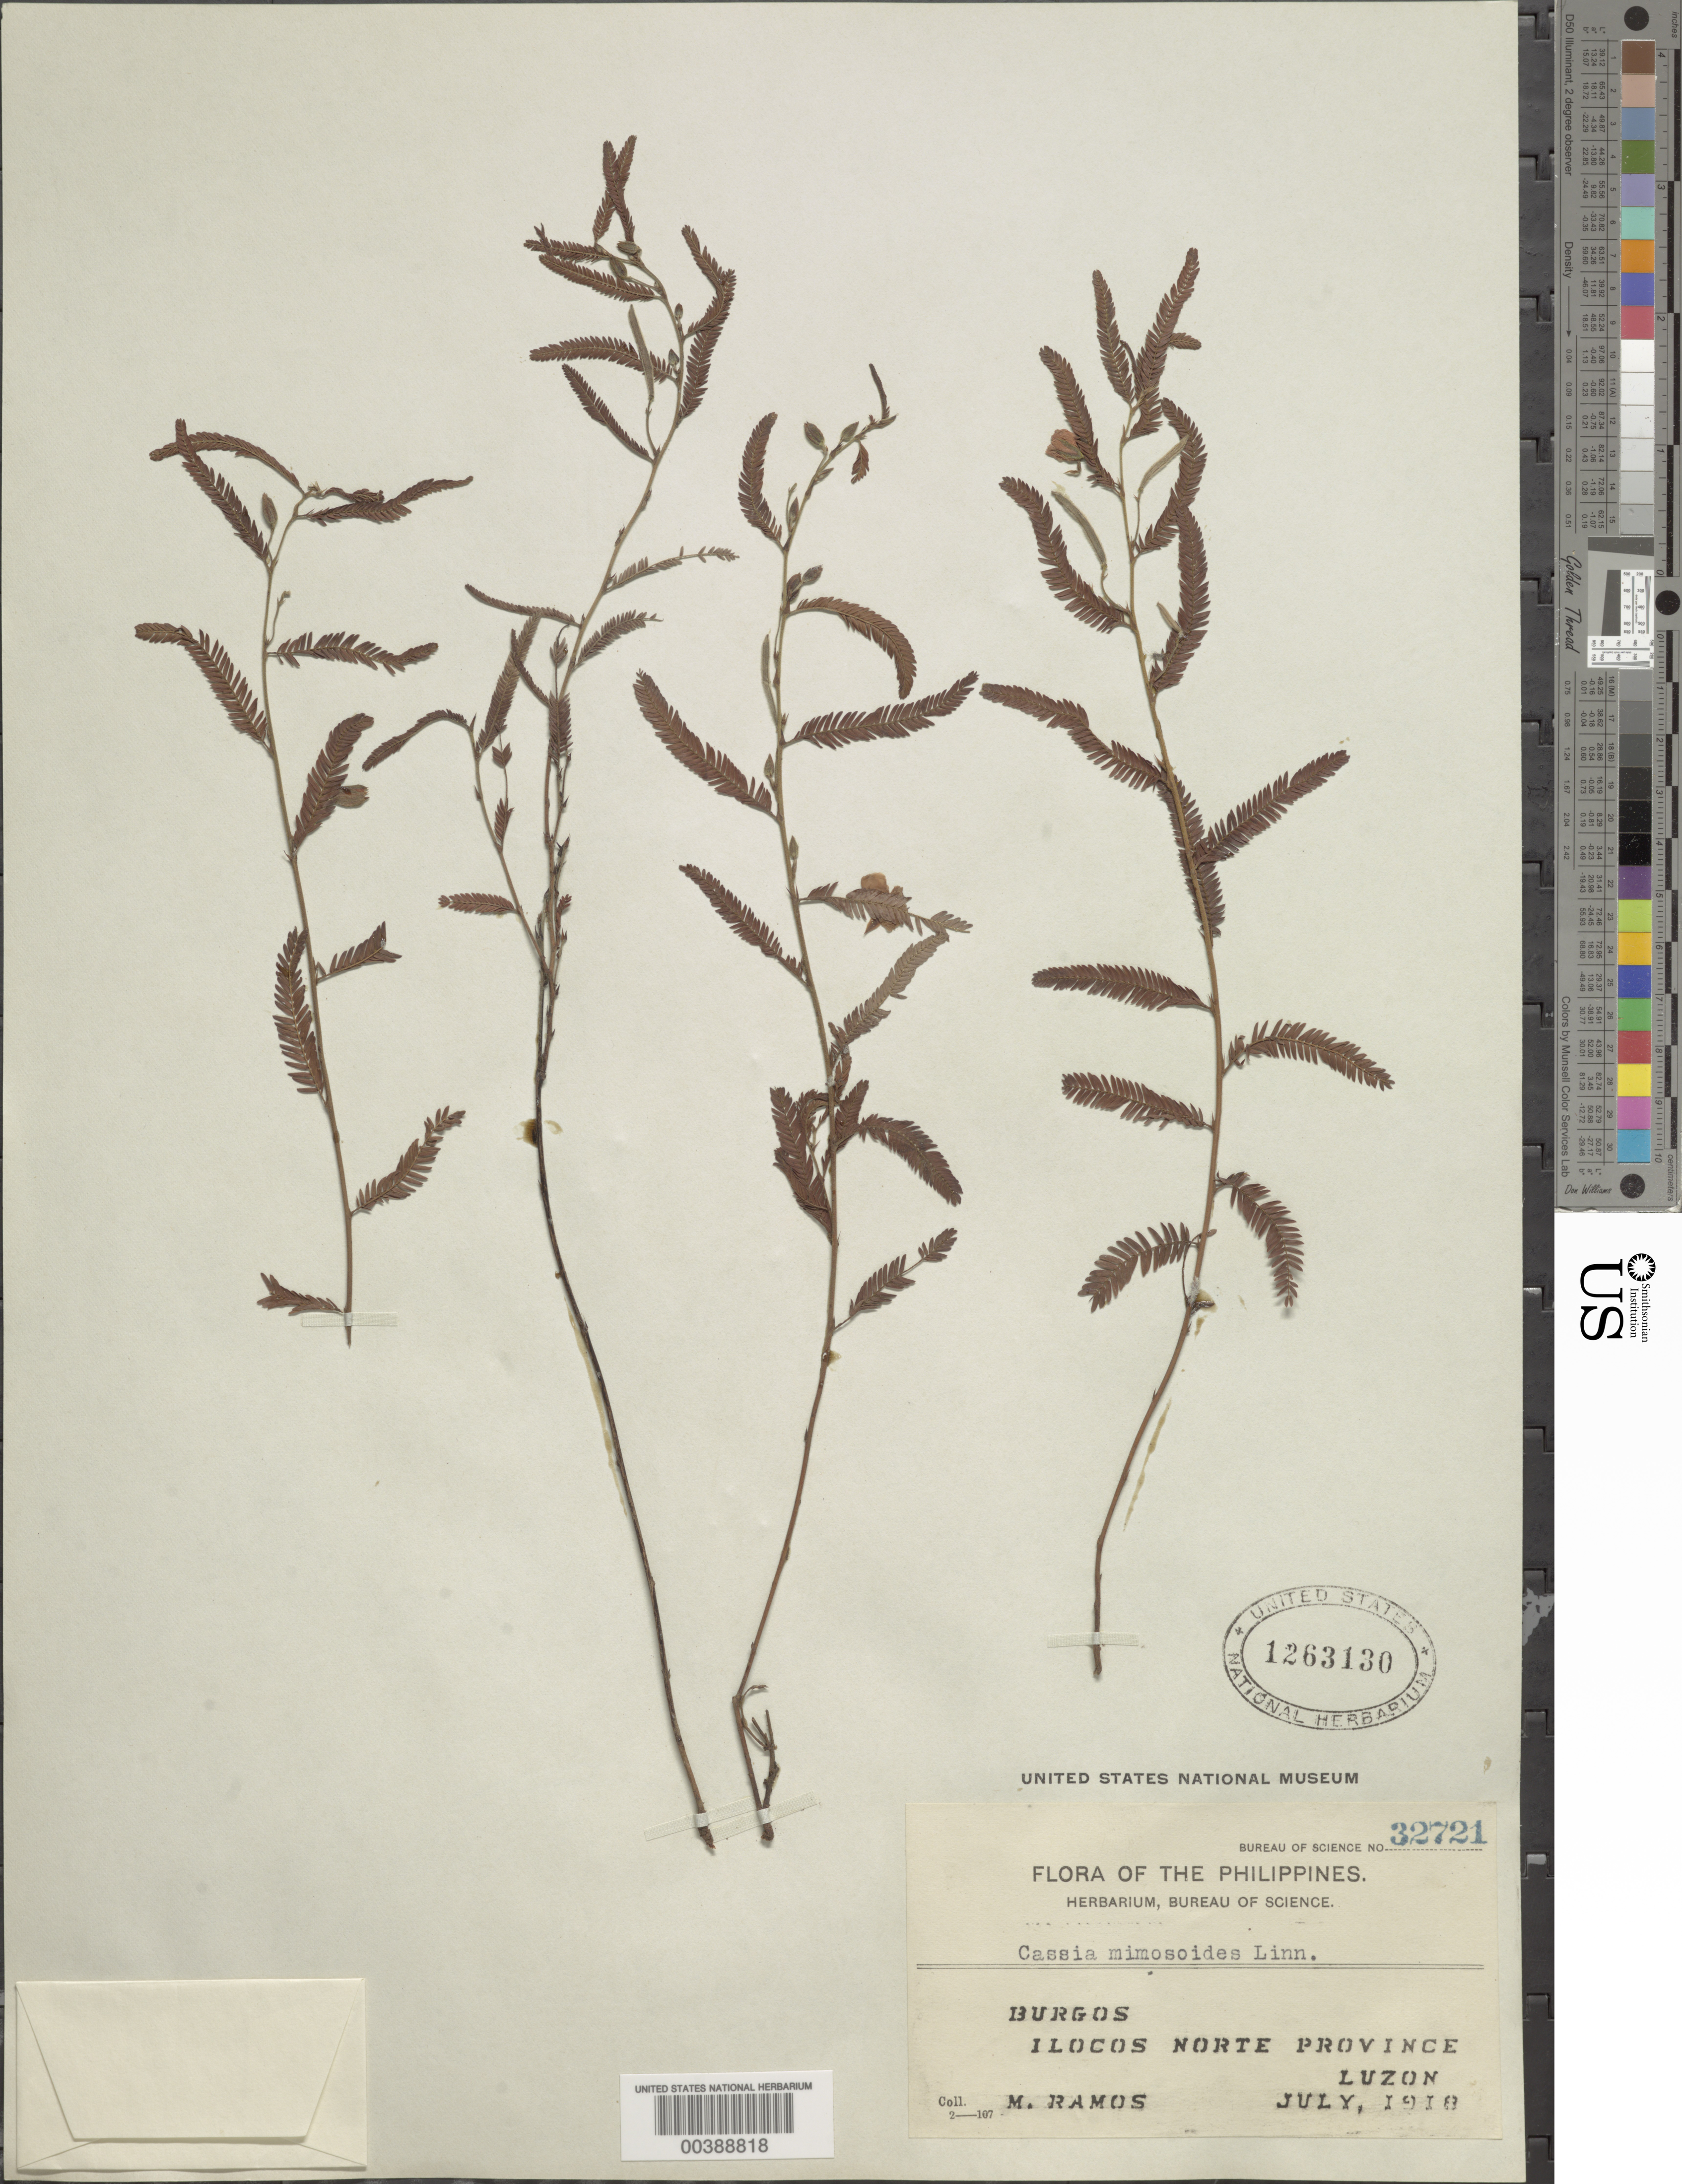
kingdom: Plantae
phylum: Tracheophyta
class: Magnoliopsida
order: Fabales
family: Fabaceae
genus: Chamaecrista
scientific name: Chamaecrista mimosoides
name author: (L.) Greene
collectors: M. Ramos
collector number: Bureau Of Science No. 32721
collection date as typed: Jul 1918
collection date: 1918-07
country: Philippines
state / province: Ilocos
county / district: Ilocos Norte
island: Luzon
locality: Burgos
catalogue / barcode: US 1263130